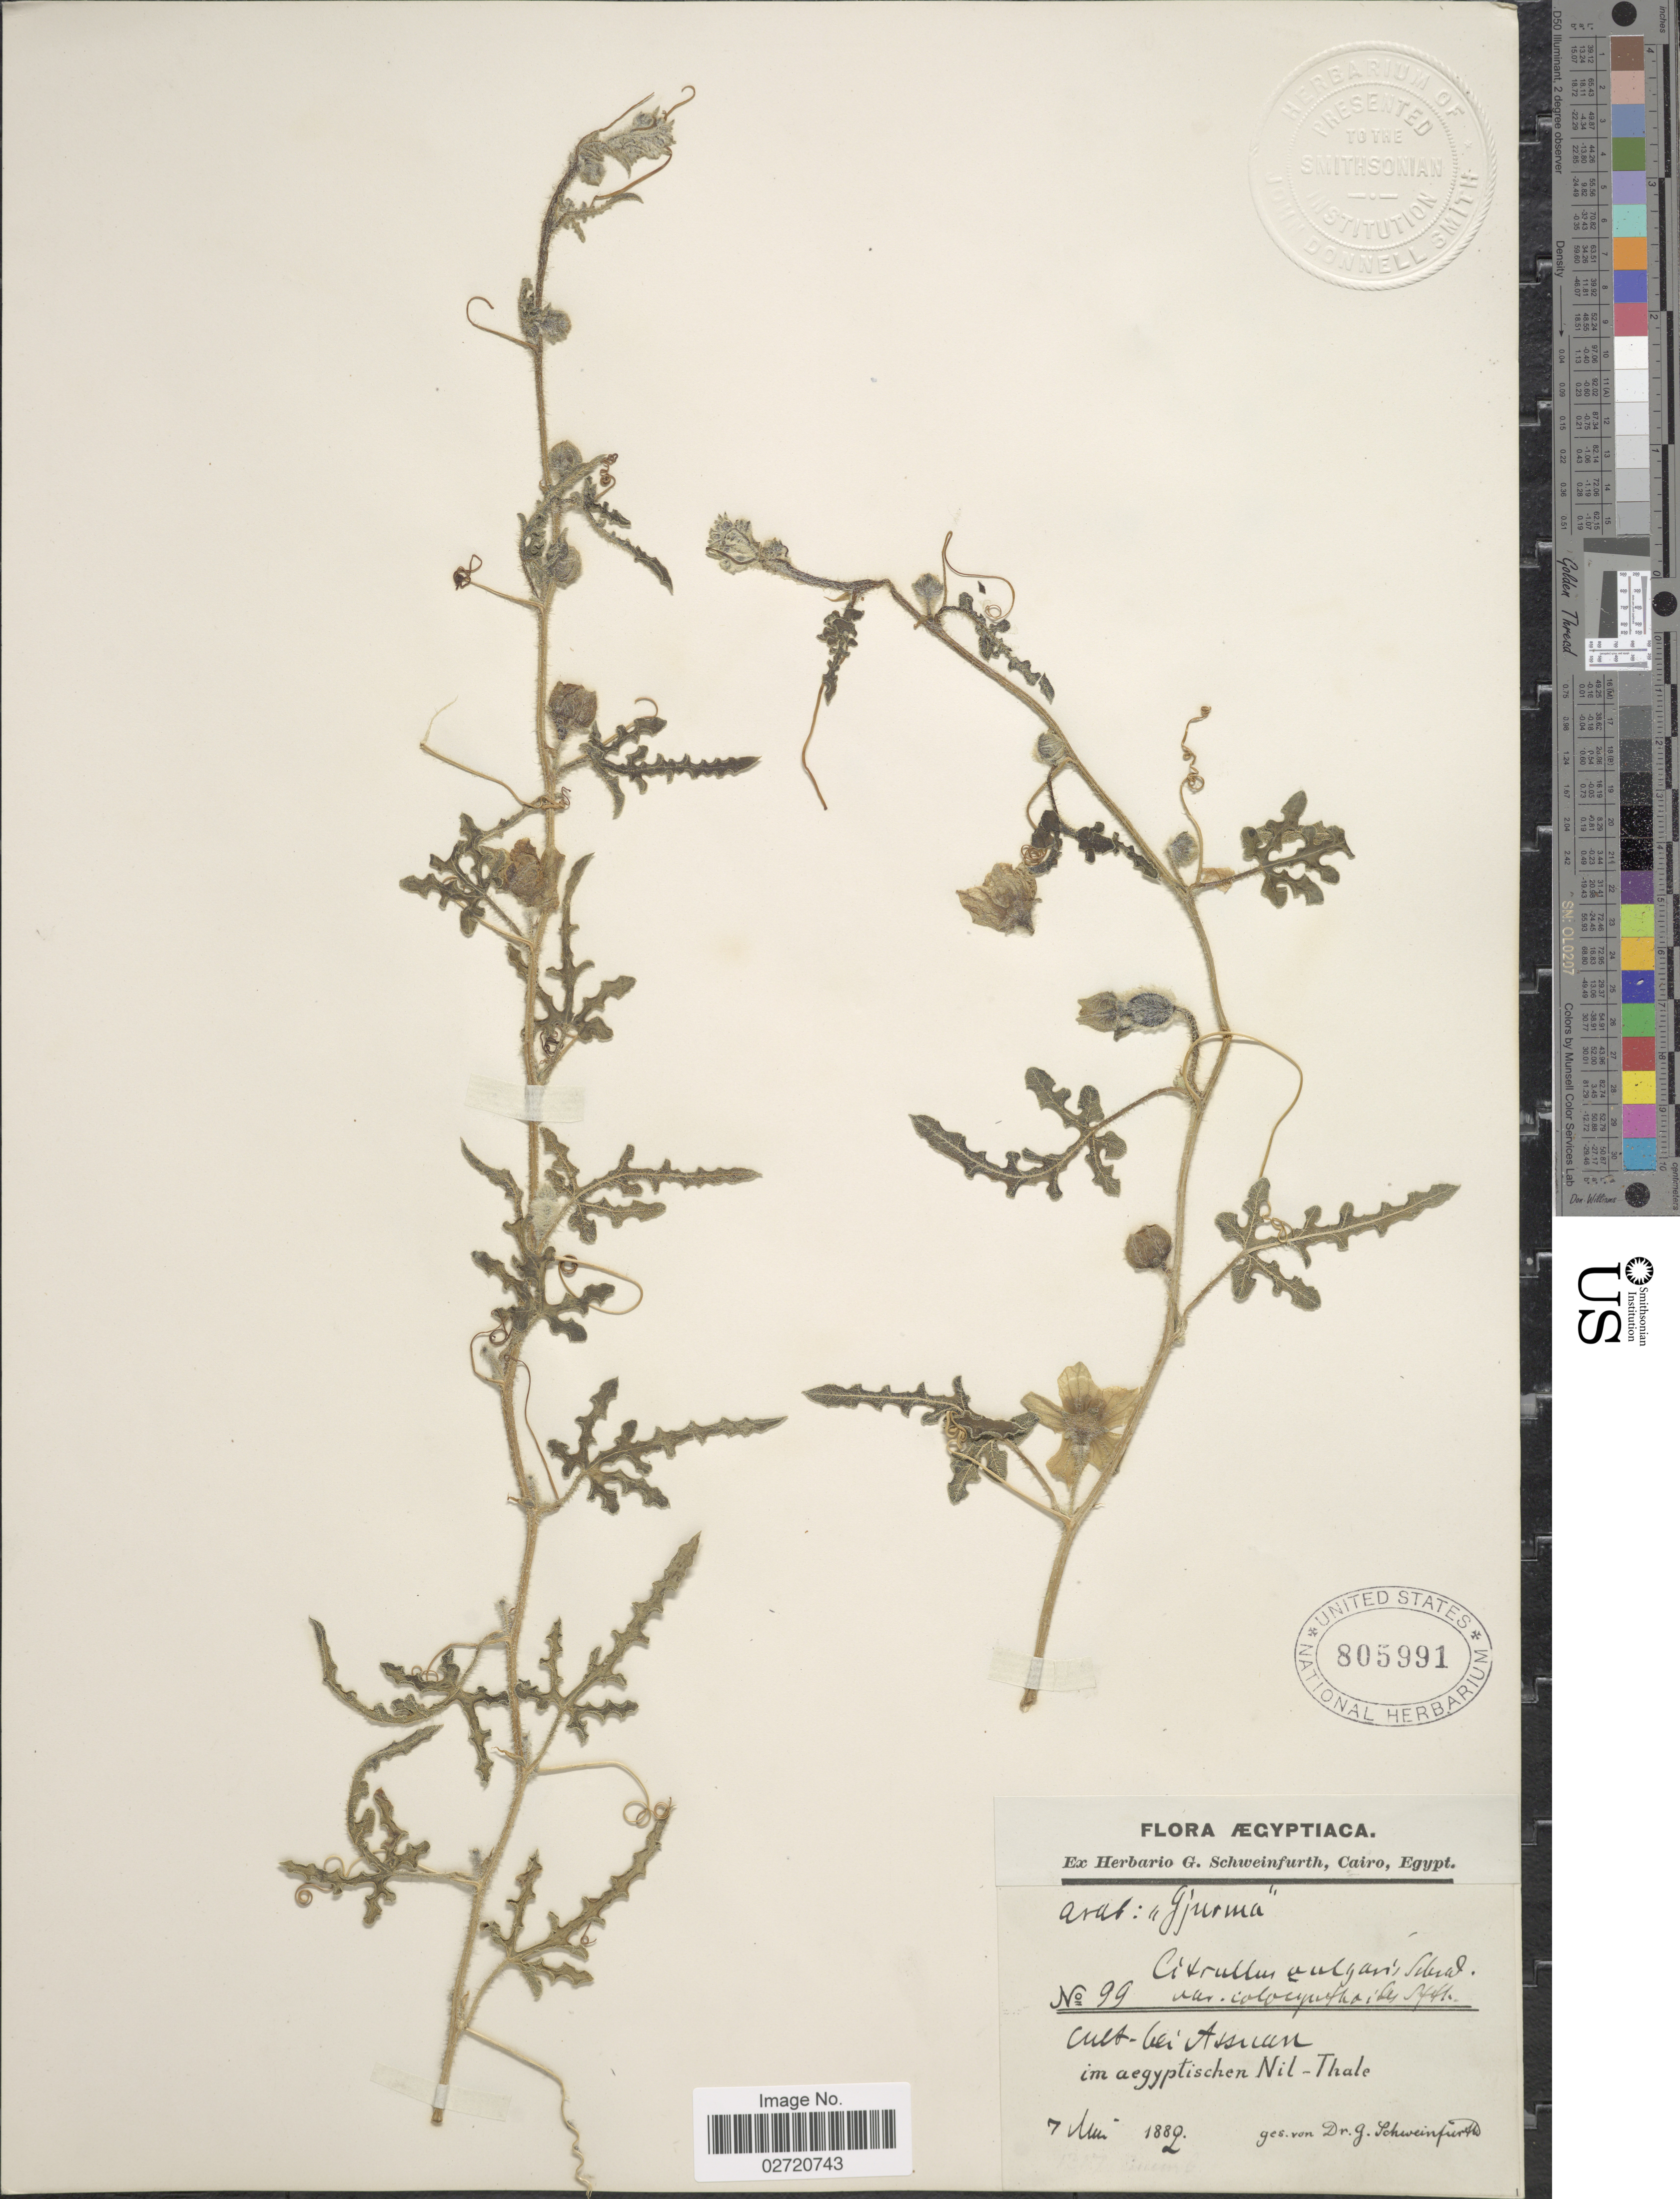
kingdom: Plantae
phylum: Tracheophyta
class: Magnoliopsida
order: Cucurbitales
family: Cucurbitaceae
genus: Citrullus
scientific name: Citrullus colocynthis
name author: (L.) Schrad.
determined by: Strong, Mark T., (BOT), Smithsonian Institution - National Museum of Natural History (UNITED STATES)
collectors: G. A. Schweinfurth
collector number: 99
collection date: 1889-05-07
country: Egypt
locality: Ægytiaca. Cult. bei Assuan, im aegyptischen Nil-Thale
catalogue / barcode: US 805991